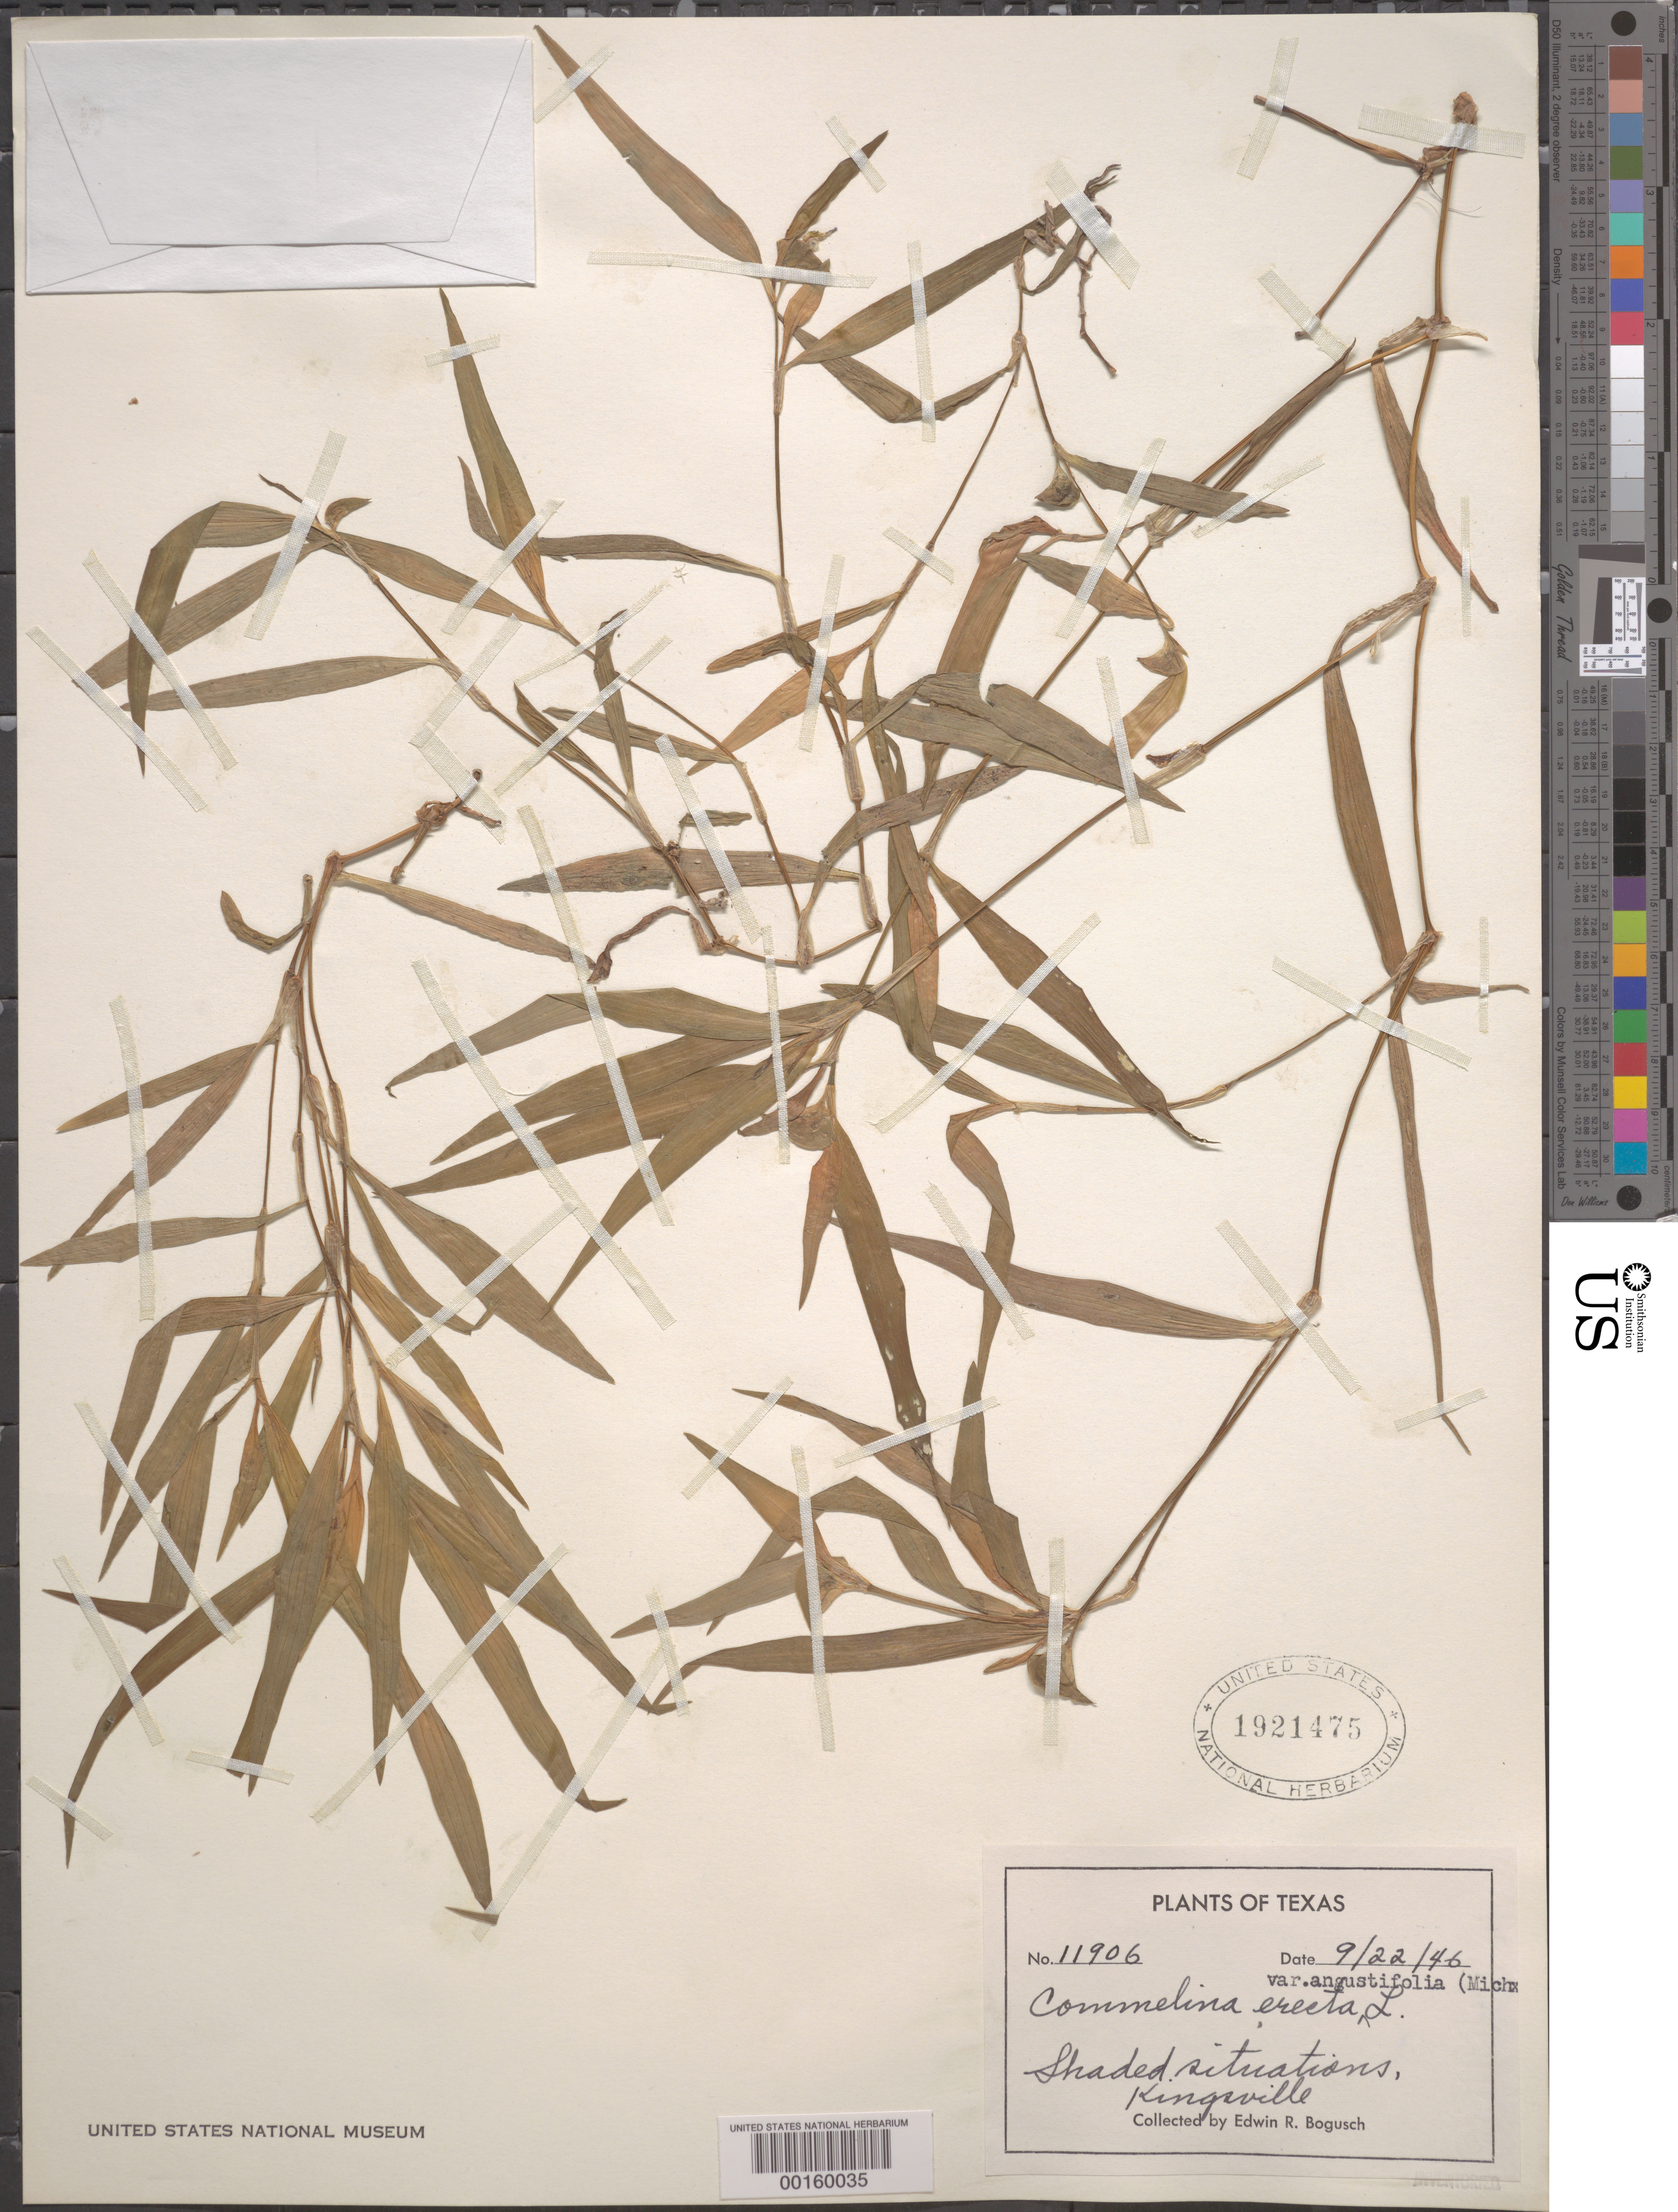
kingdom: Plantae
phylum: Tracheophyta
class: Liliopsida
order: Commelinales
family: Commelinaceae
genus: Commelina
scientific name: Commelina erecta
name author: L.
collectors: E. Bogusch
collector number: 11906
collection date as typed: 22 Sep 1946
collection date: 1946-09-22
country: United States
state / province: Texas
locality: Kingsville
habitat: Shaded situations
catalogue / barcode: US 1921475